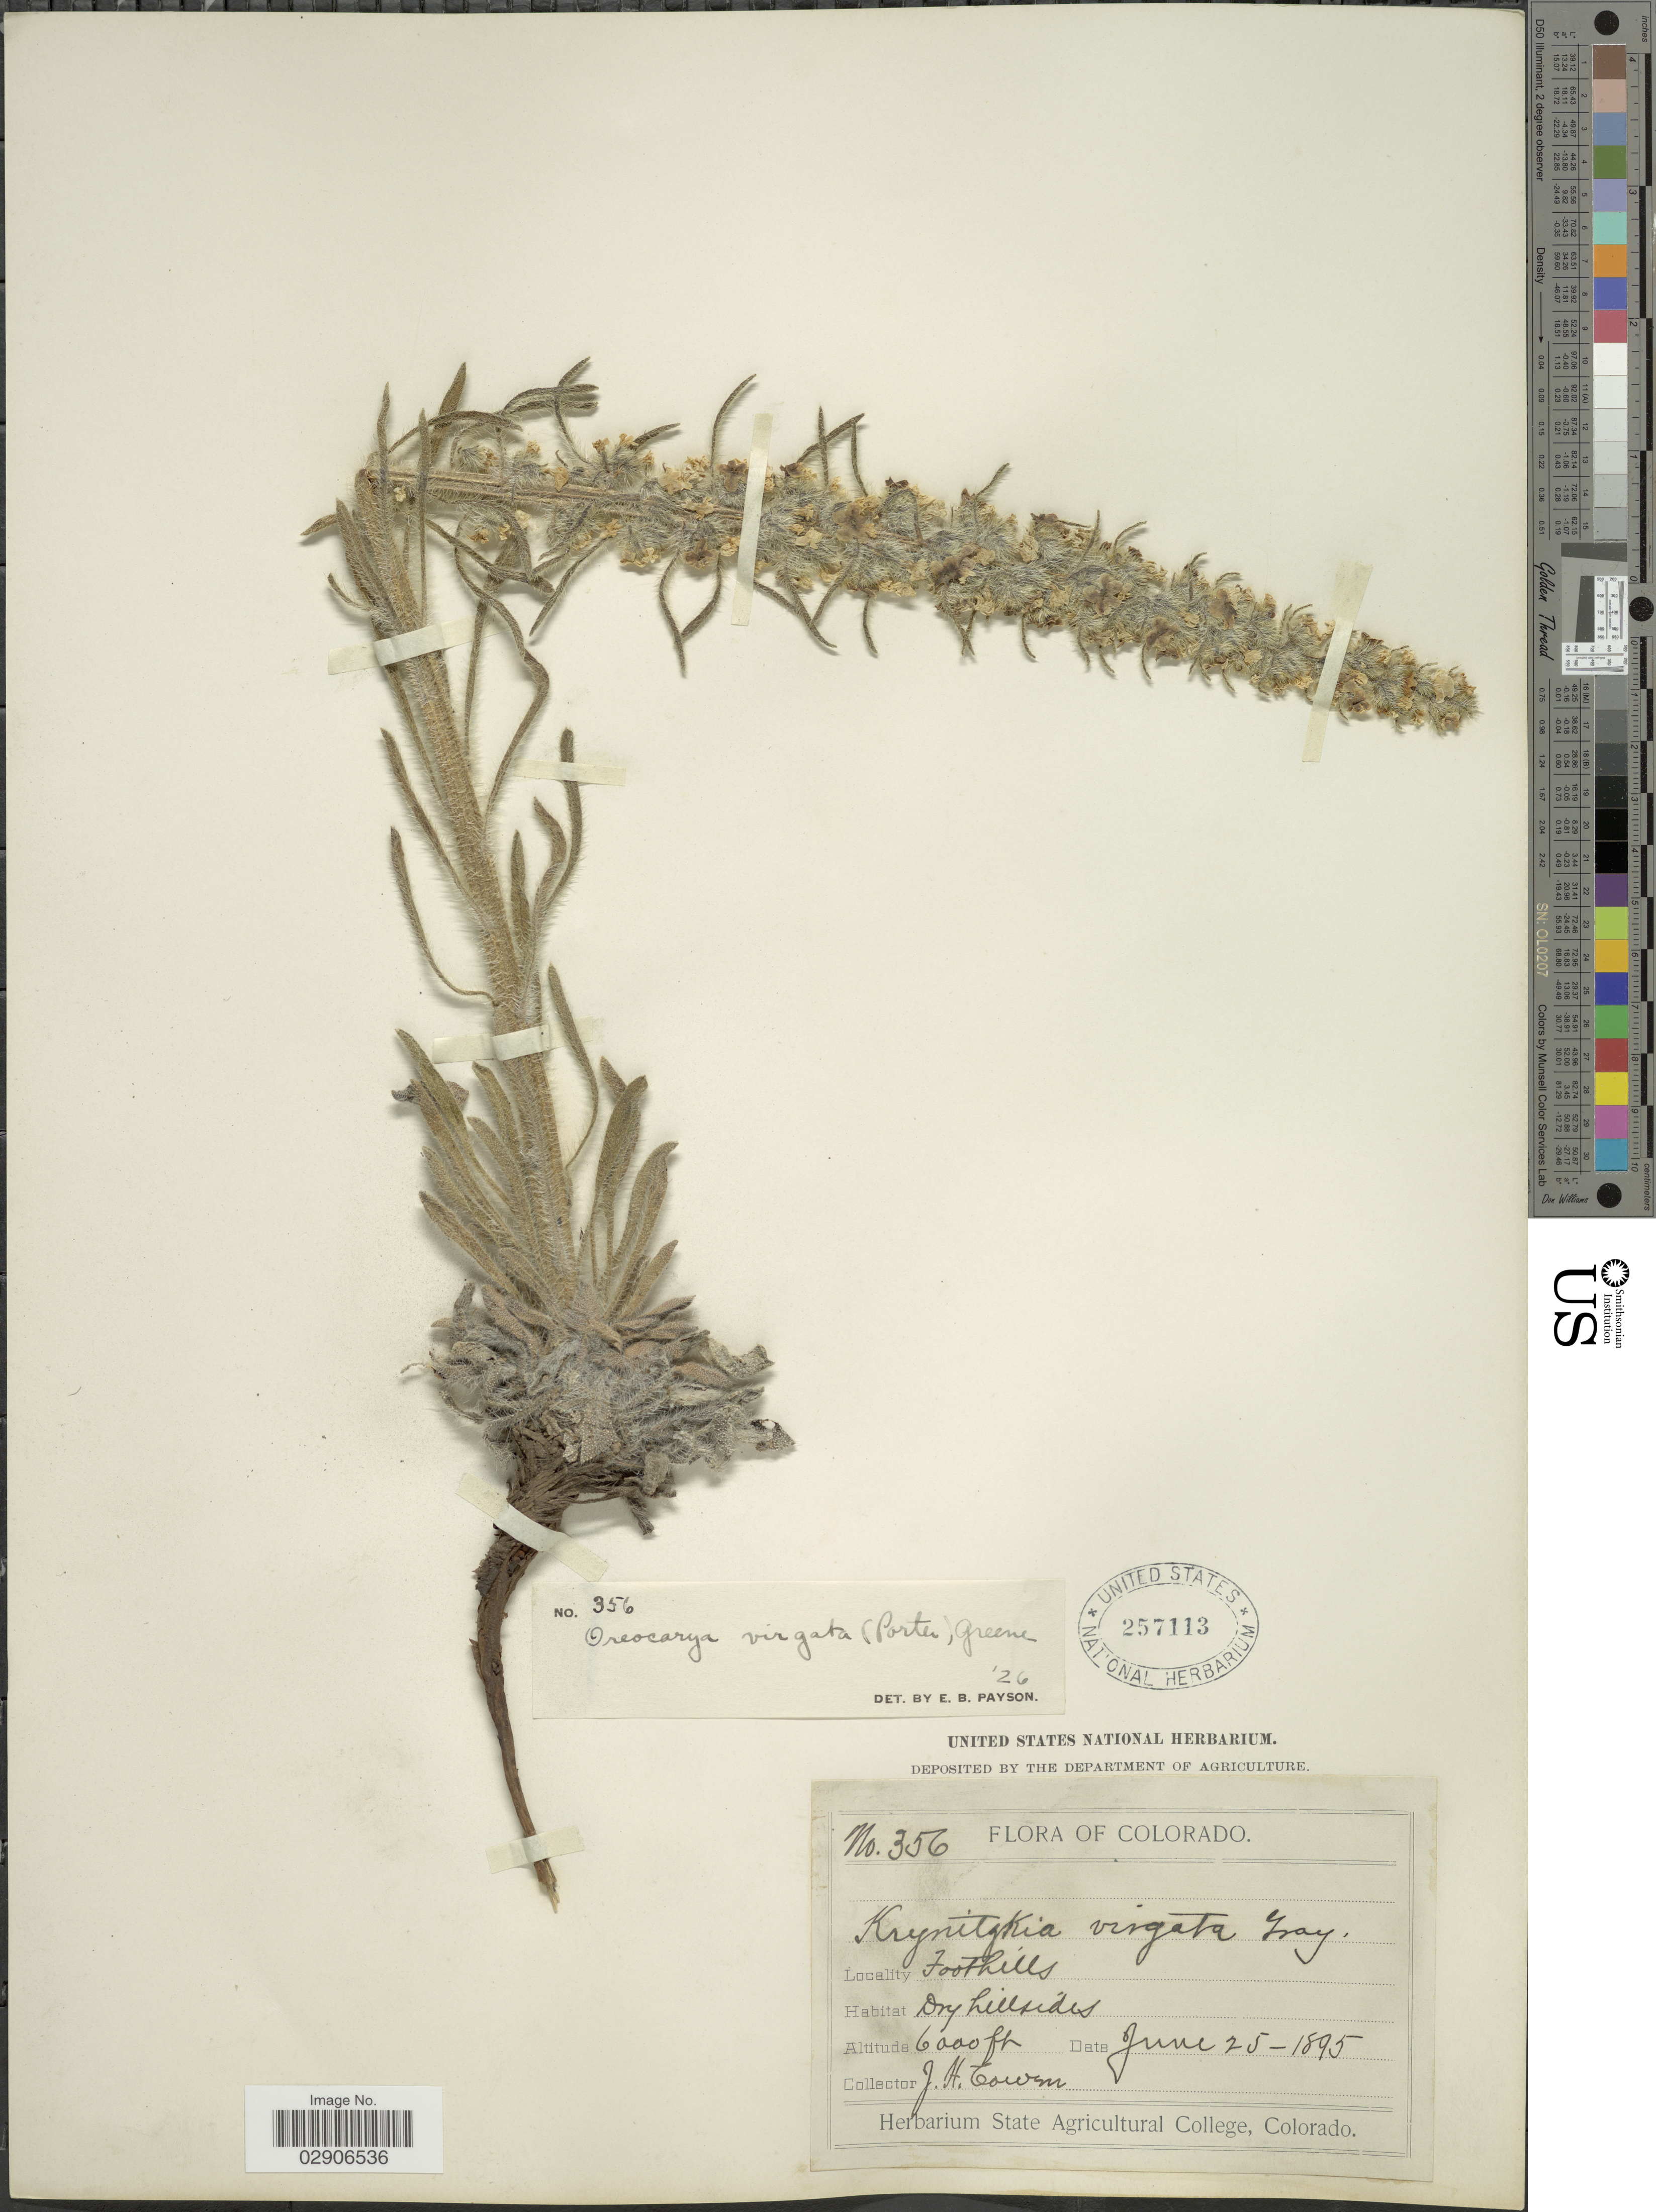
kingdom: Plantae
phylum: Tracheophyta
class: Magnoliopsida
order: Boraginales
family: Boraginaceae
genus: Oreocarya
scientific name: Oreocarya virgata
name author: (Porter) Greene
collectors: J. H. Cowen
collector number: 356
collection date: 1895-06-25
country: United States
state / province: Colorado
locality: Foothills. Dry hillsides.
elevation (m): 1829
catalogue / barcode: US 257113